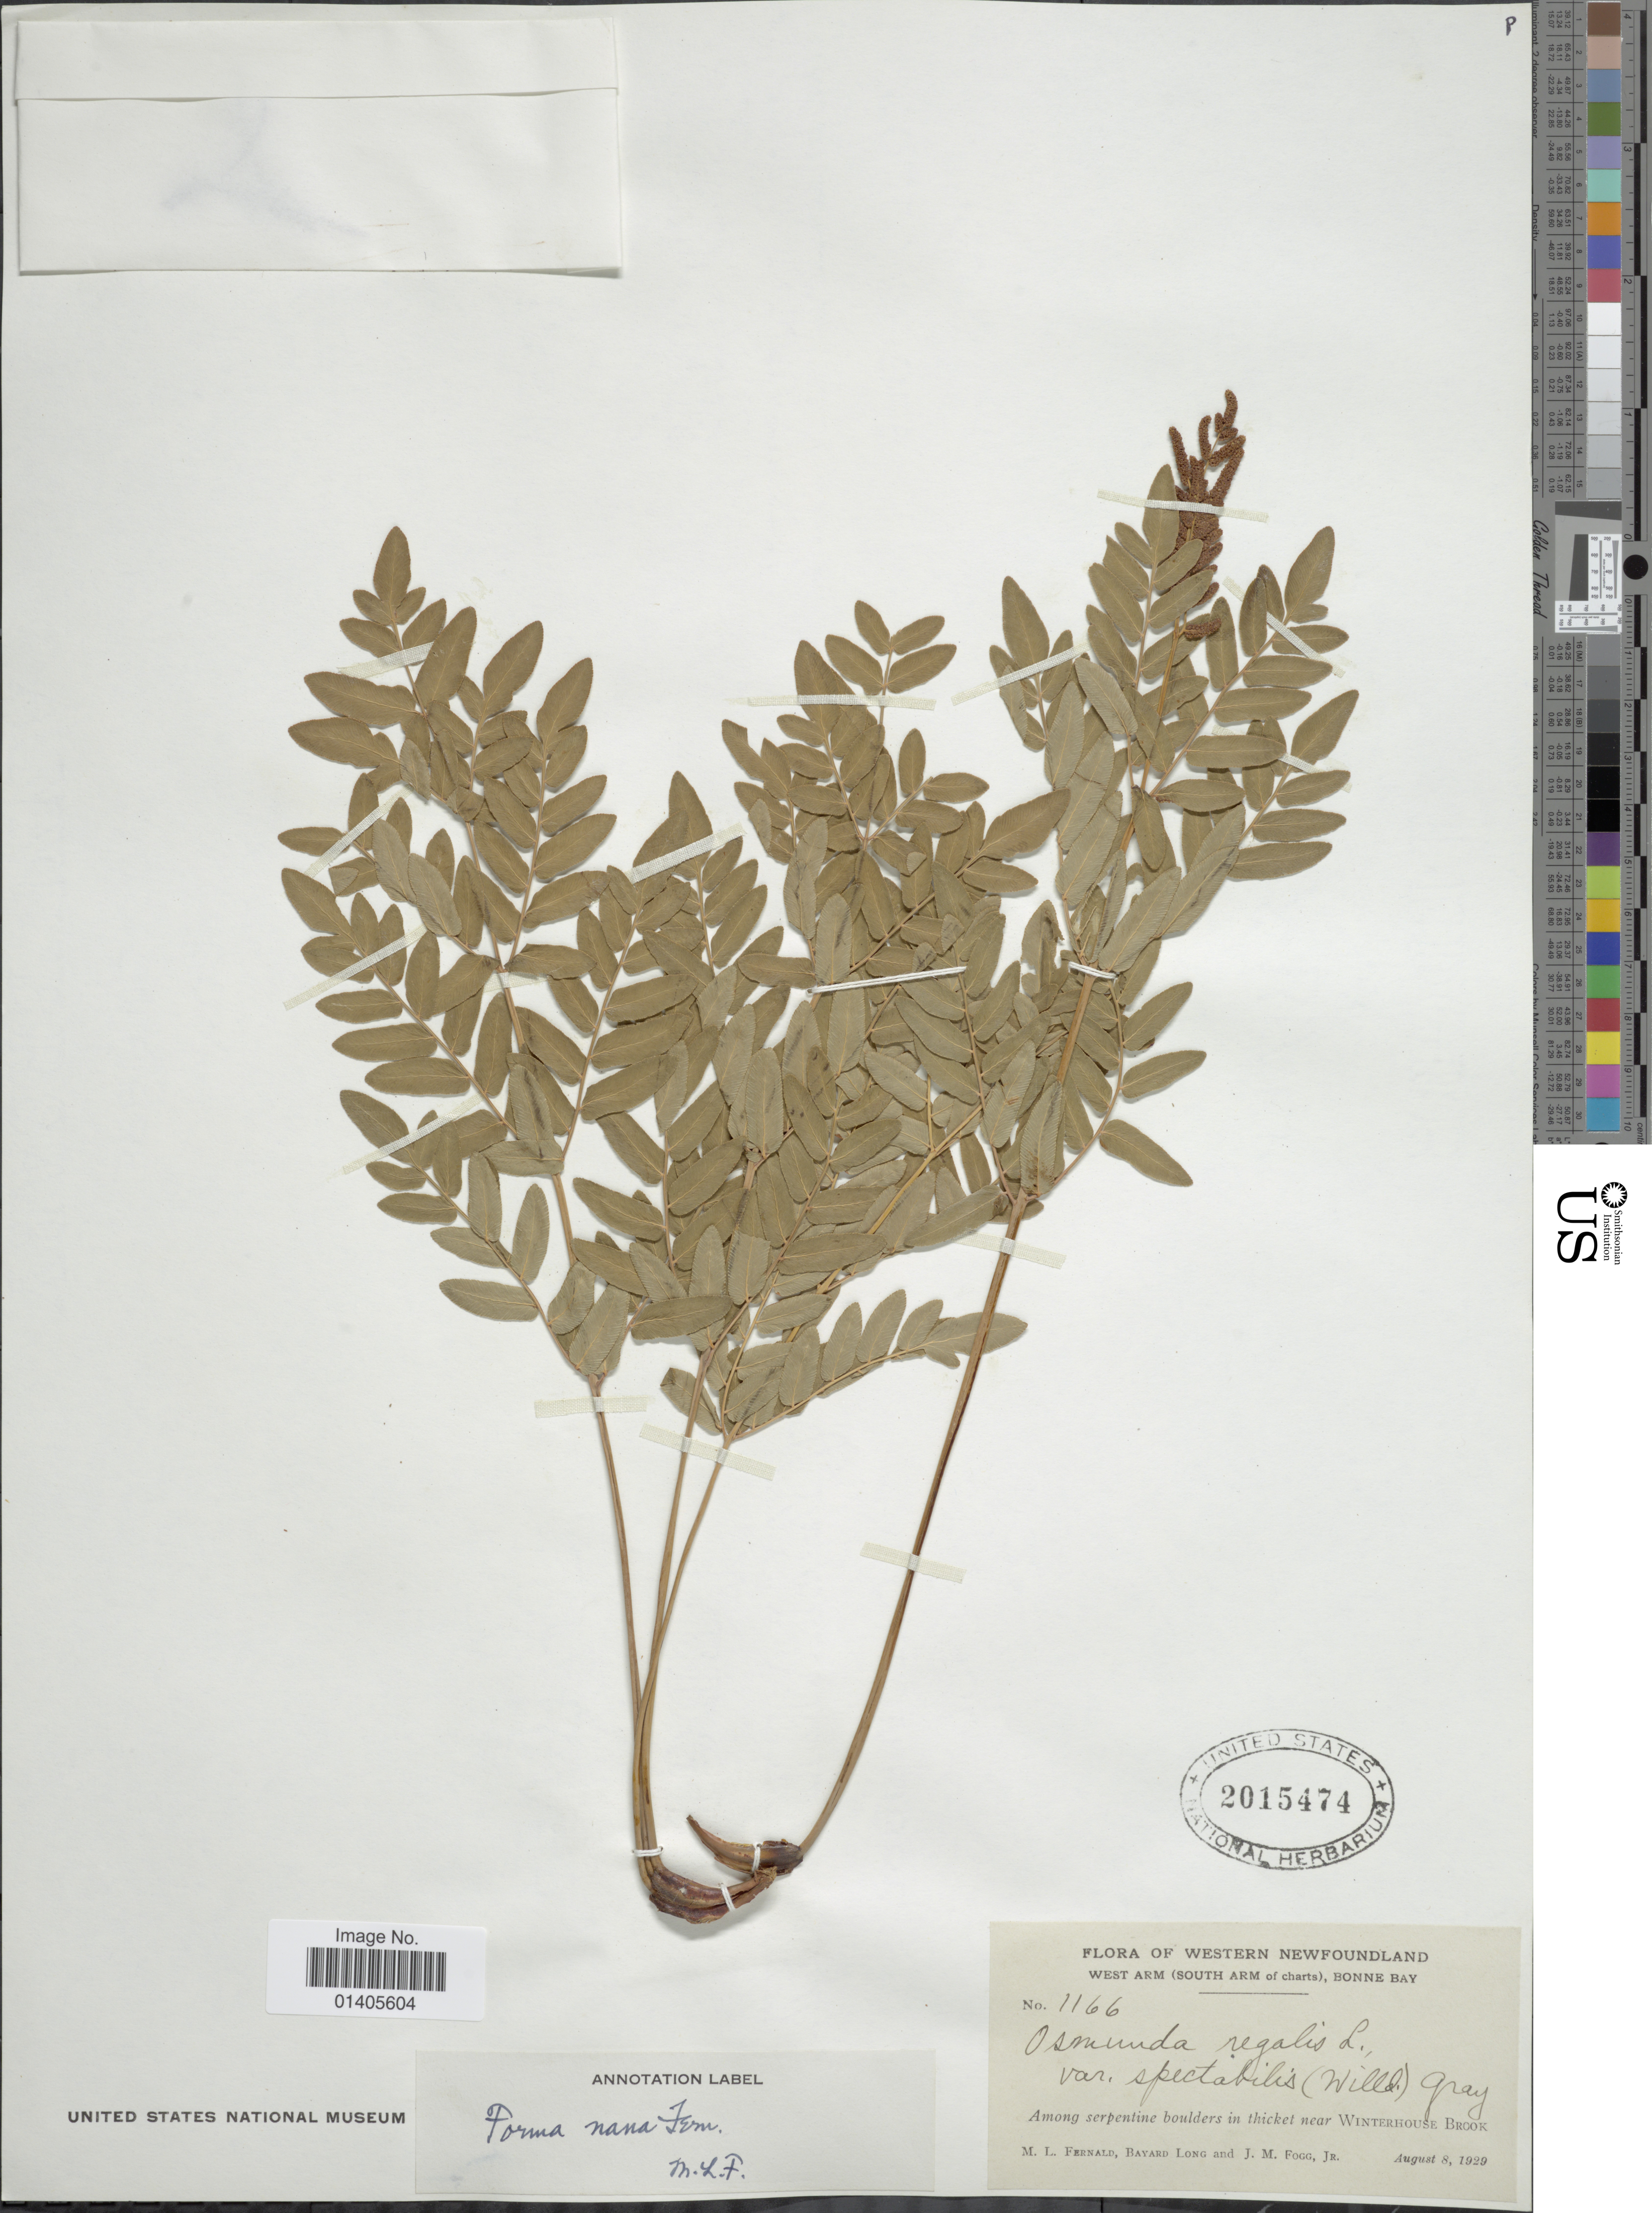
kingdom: Plantae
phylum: Tracheophyta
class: Polypodiopsida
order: Osmundales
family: Osmundaceae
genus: Osmunda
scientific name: Osmunda regalis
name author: L.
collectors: M. L. Fernald, B. Long & J. Fogg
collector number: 1166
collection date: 1929-08-08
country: Canada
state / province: Newfoundland and Labrador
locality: Western Newfoundland West Arm (South Arm of charts), Bonne Bay, Among serpine boulders in thicket near Winterhouse Brook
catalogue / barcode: US 2015474